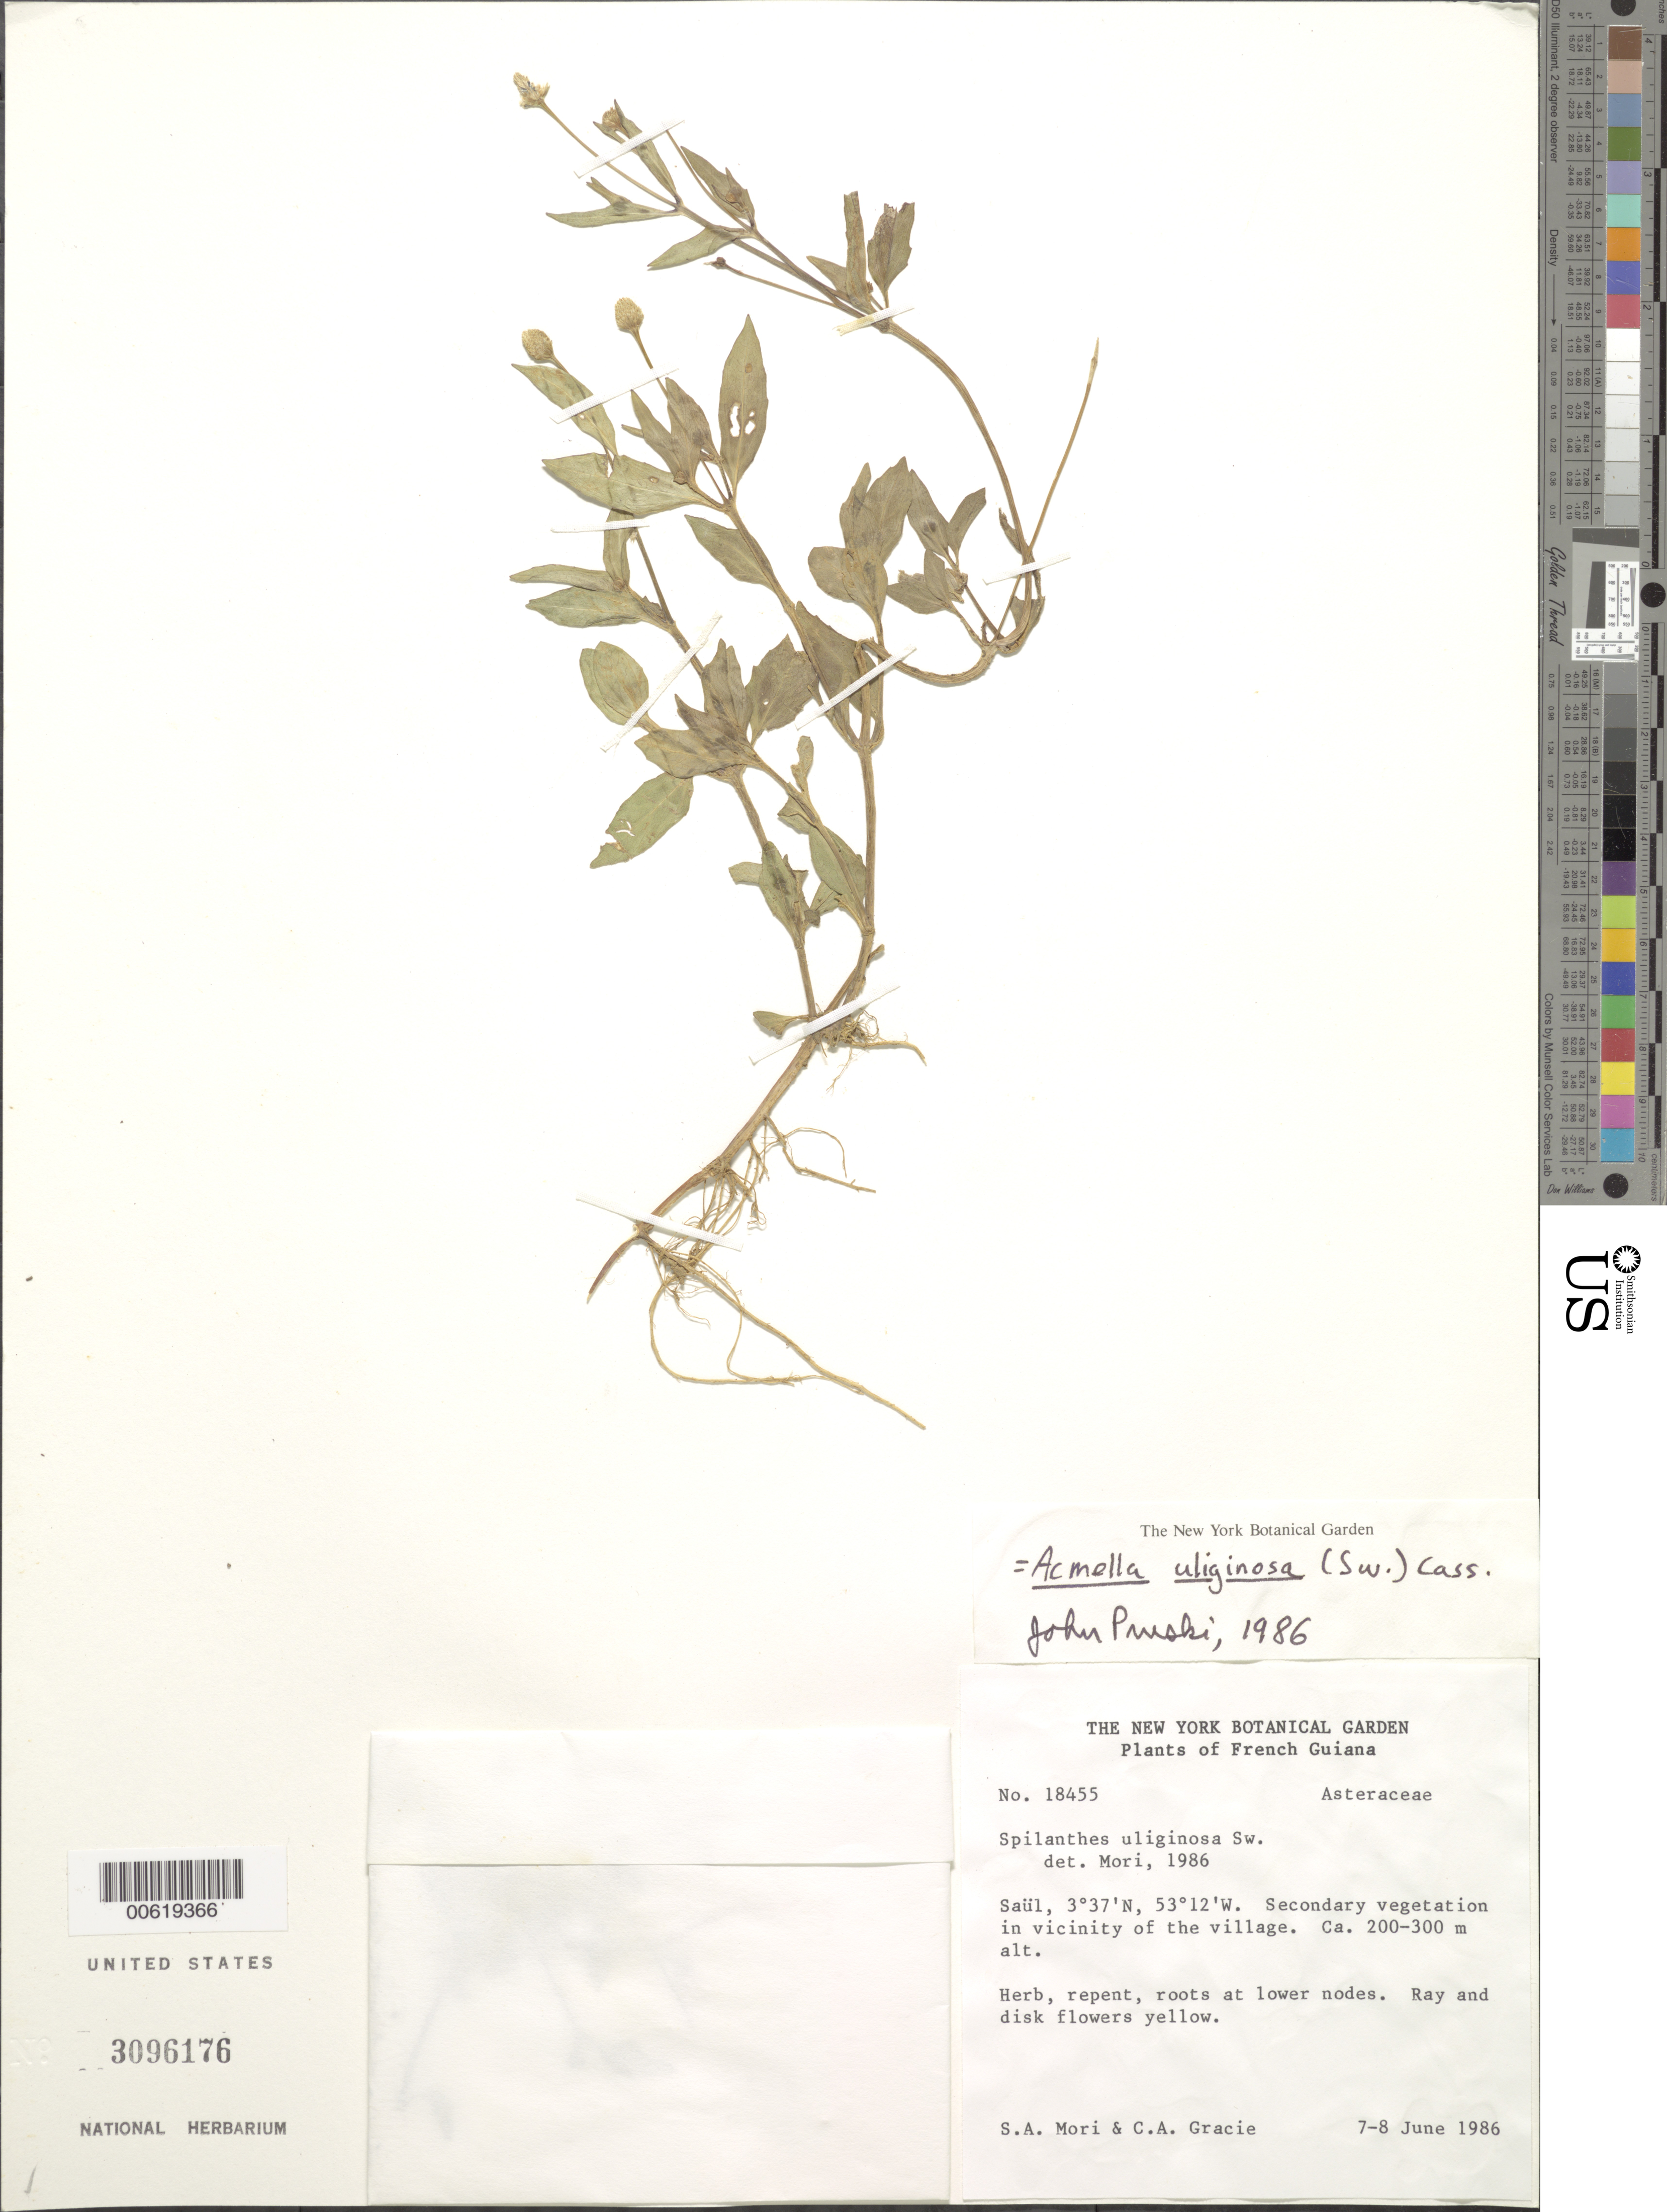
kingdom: Plantae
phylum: Tracheophyta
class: Magnoliopsida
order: Asterales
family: Asteraceae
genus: Acmella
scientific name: Acmella uliginosa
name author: (Sw.) Cass.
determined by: Pruski, J. F.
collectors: S. Mori & C. A. Gracie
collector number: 18455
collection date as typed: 7-Jun-86 to 8-Jun-86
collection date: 1986-06-07/1986-06-08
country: French Guiana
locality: Saül, in village vicinity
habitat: Secondary vegetation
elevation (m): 200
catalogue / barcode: US 3096176